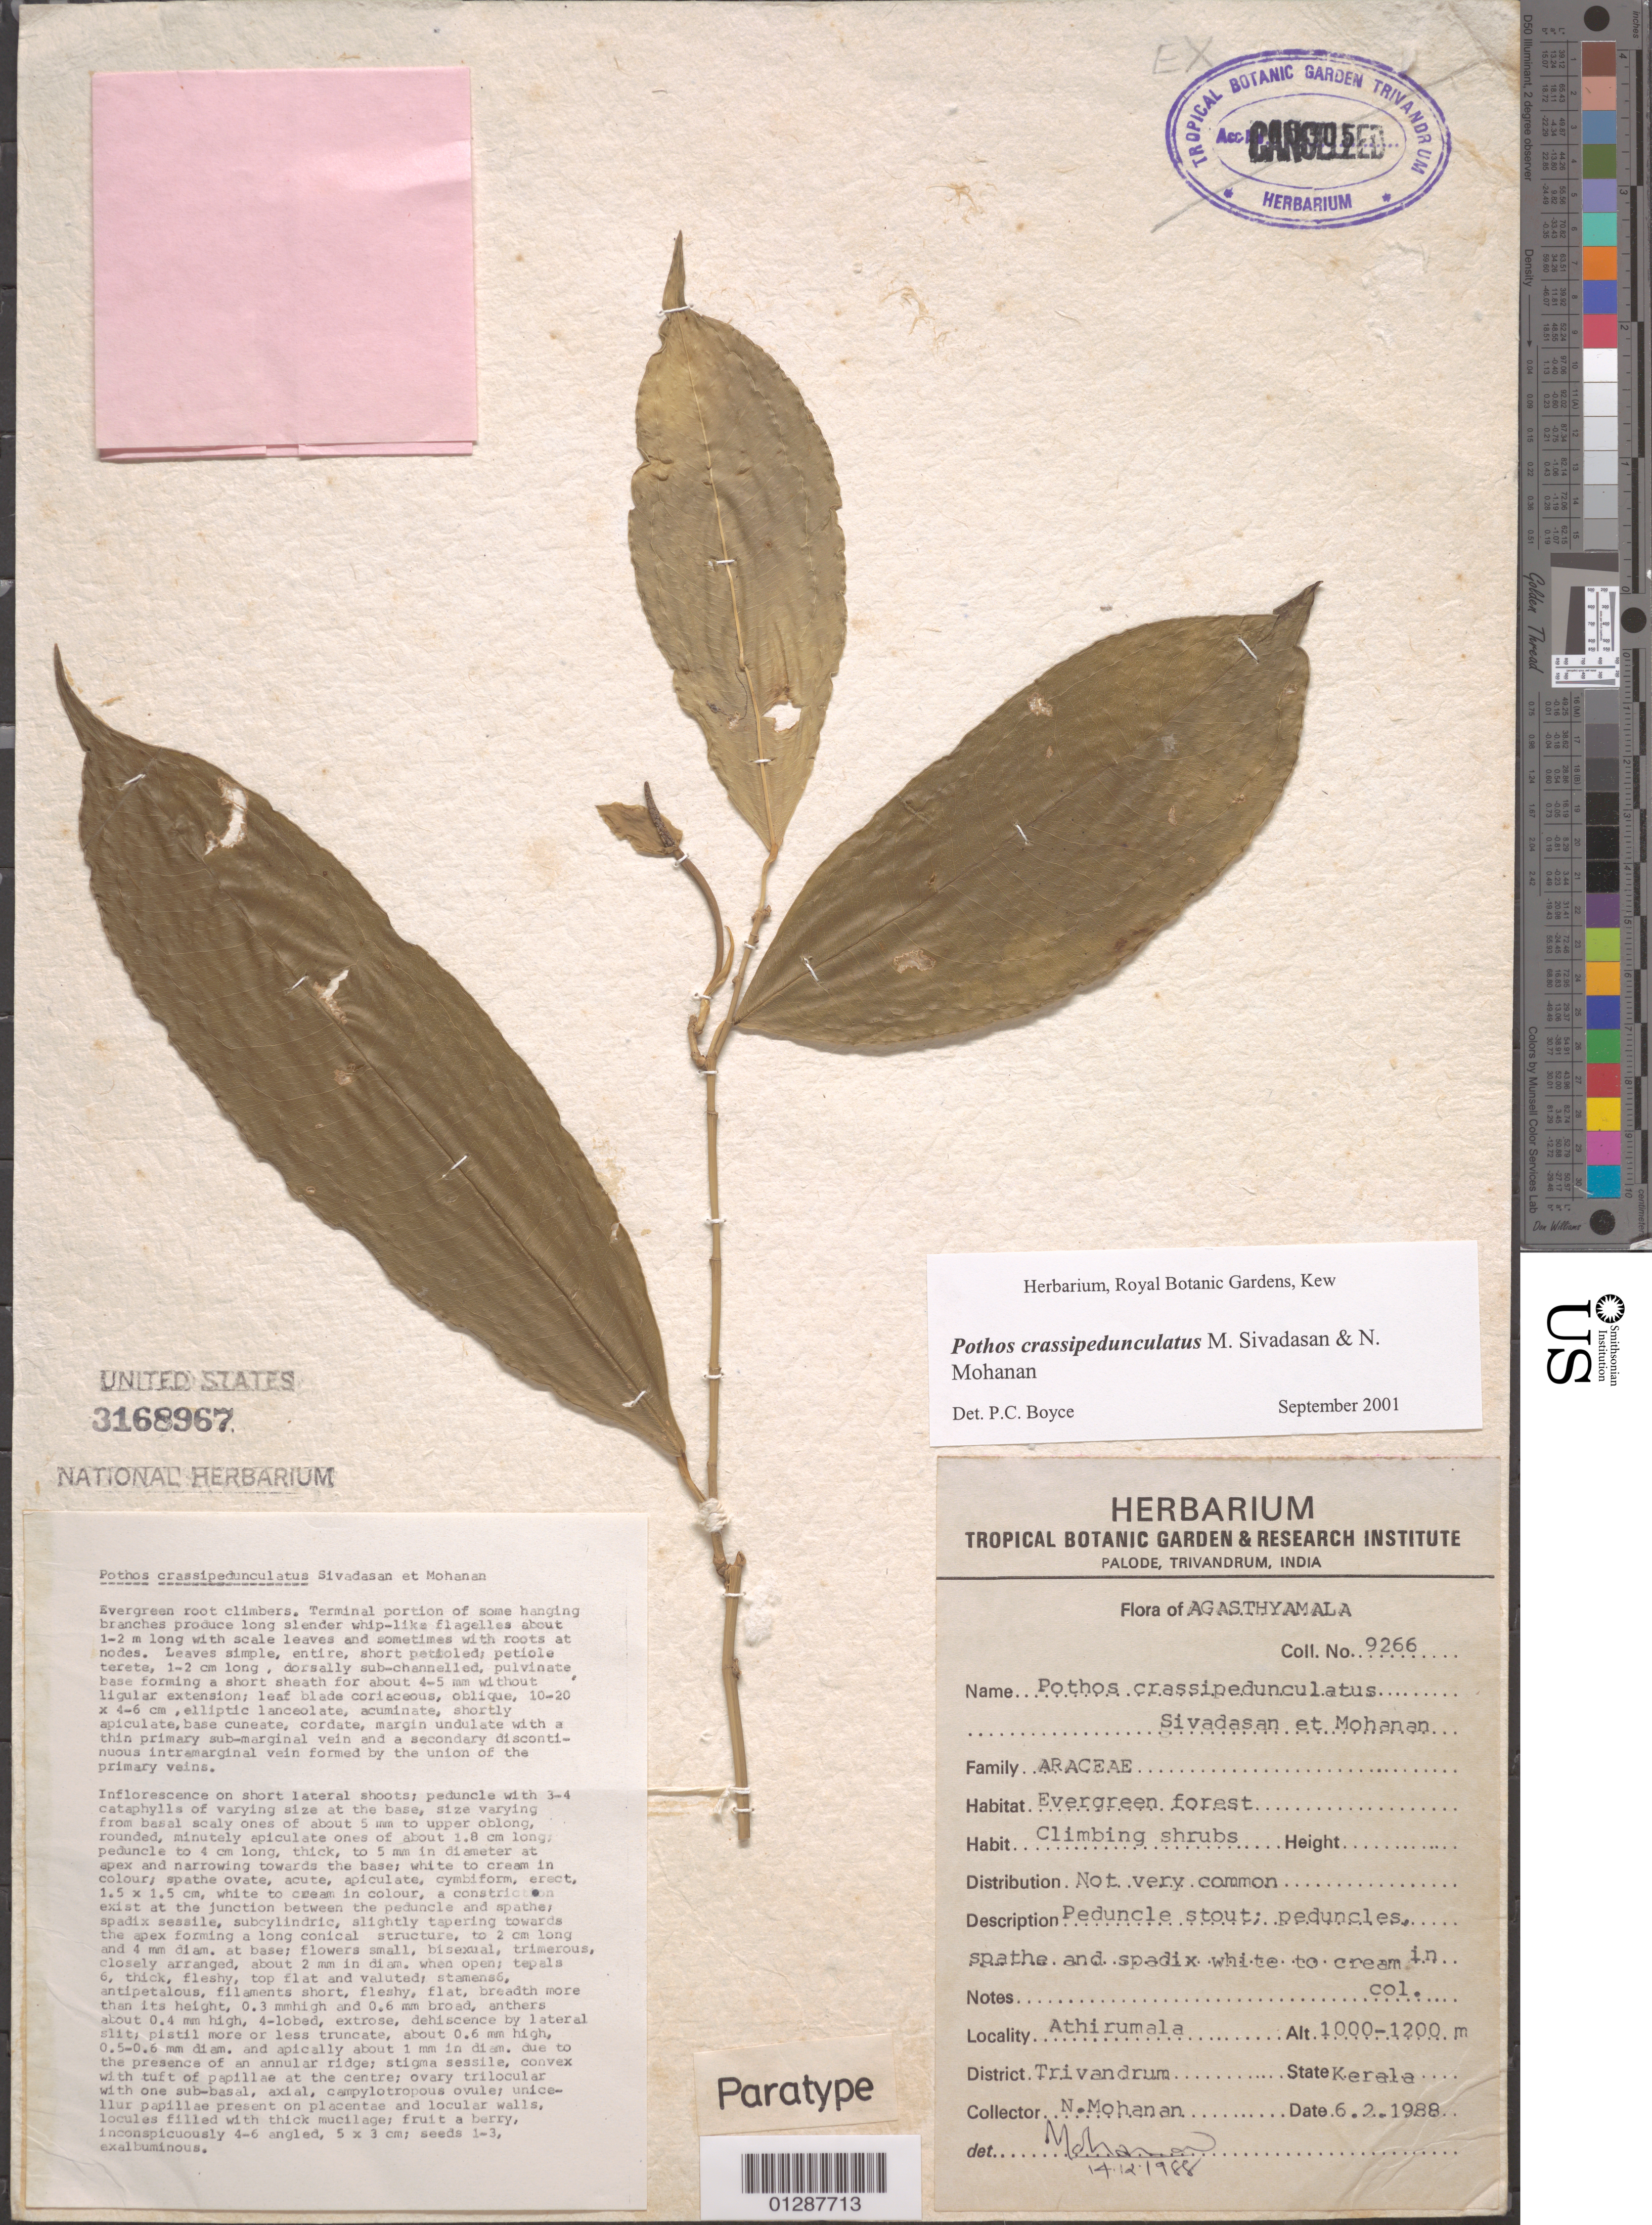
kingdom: Plantae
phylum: Tracheophyta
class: Liliopsida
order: Alismatales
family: Araceae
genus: Pothos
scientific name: Pothos crassipedunculatus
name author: Sivad. & N. Mohanan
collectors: N. Mohanan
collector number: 9266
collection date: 1988-02-06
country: India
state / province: Kerala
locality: Athirumala. District Trivandrum.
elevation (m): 1000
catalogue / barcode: US 3168967